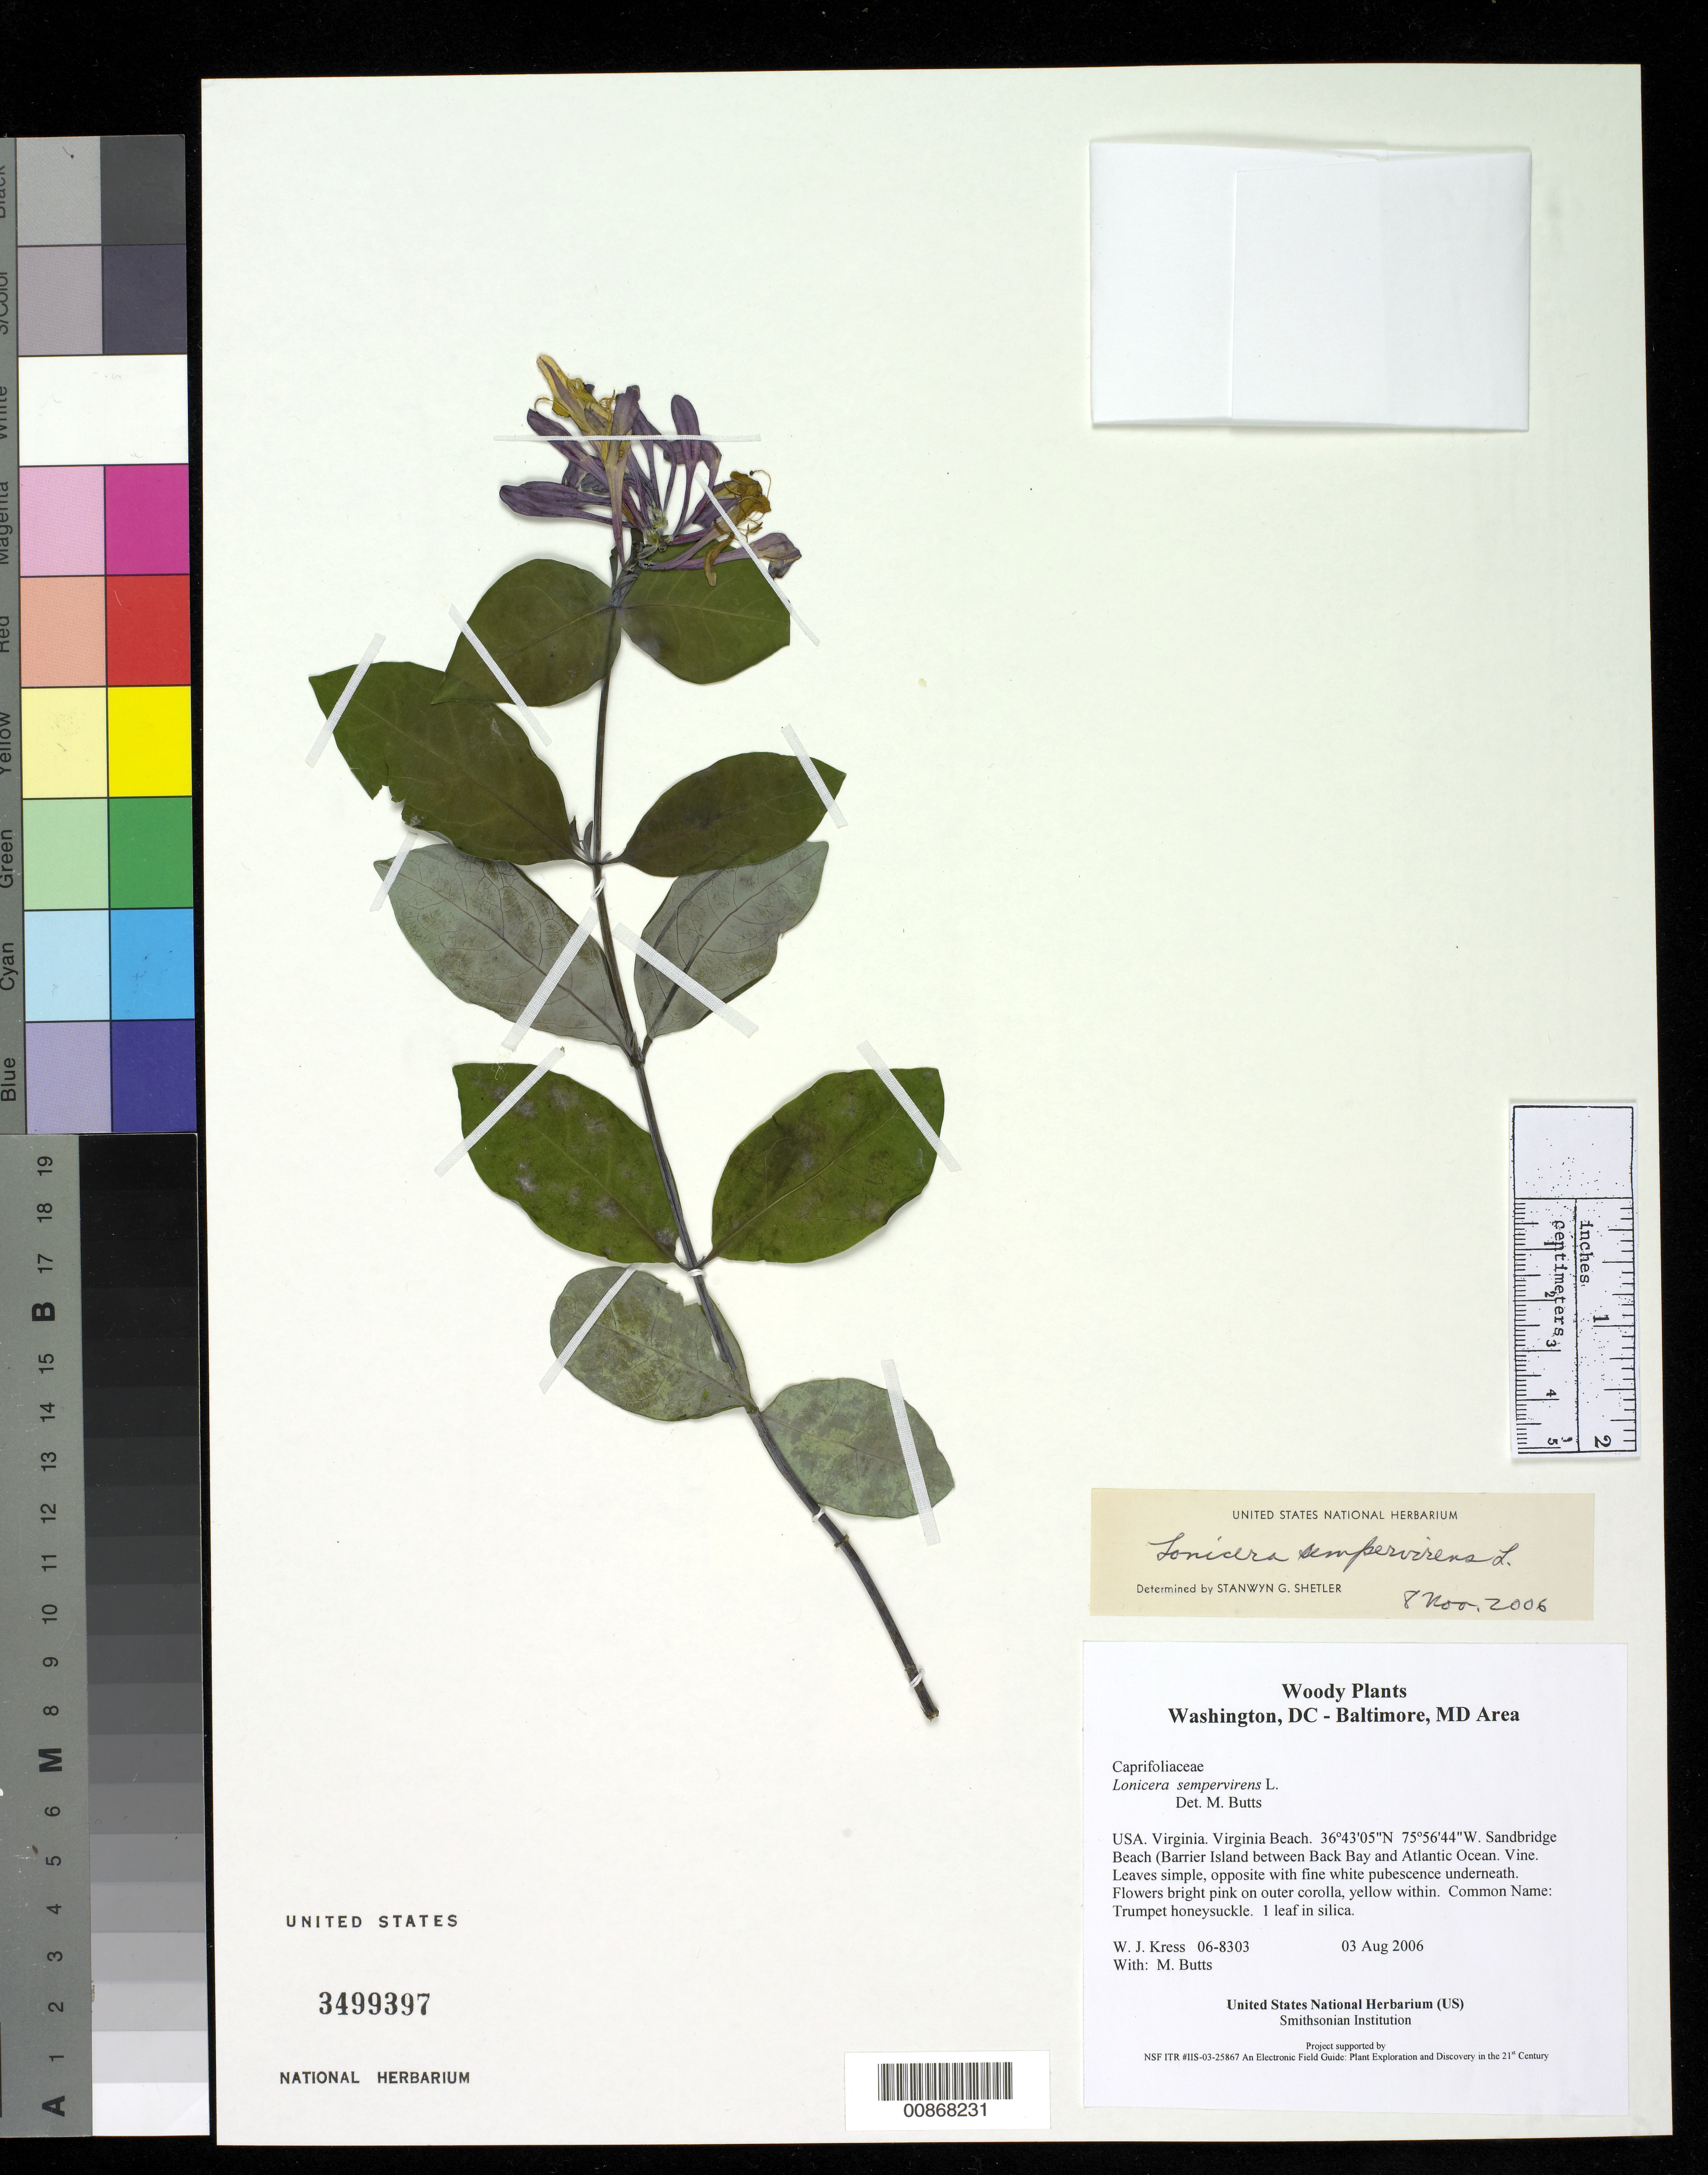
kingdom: Plantae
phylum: Tracheophyta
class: Magnoliopsida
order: Dipsacales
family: Caprifoliaceae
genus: Lonicera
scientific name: Lonicera sempervirens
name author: L.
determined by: Shetler, Stanwyn G., (US), NMNH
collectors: W. J. Kress & M. B. Butts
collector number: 06-8303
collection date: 2006-08-03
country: United States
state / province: Virginia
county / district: City of Virginia Beach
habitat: Sandbridge Beach (Barrier Island between Back Bay and Atlantic Ocean).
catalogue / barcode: US 3499397